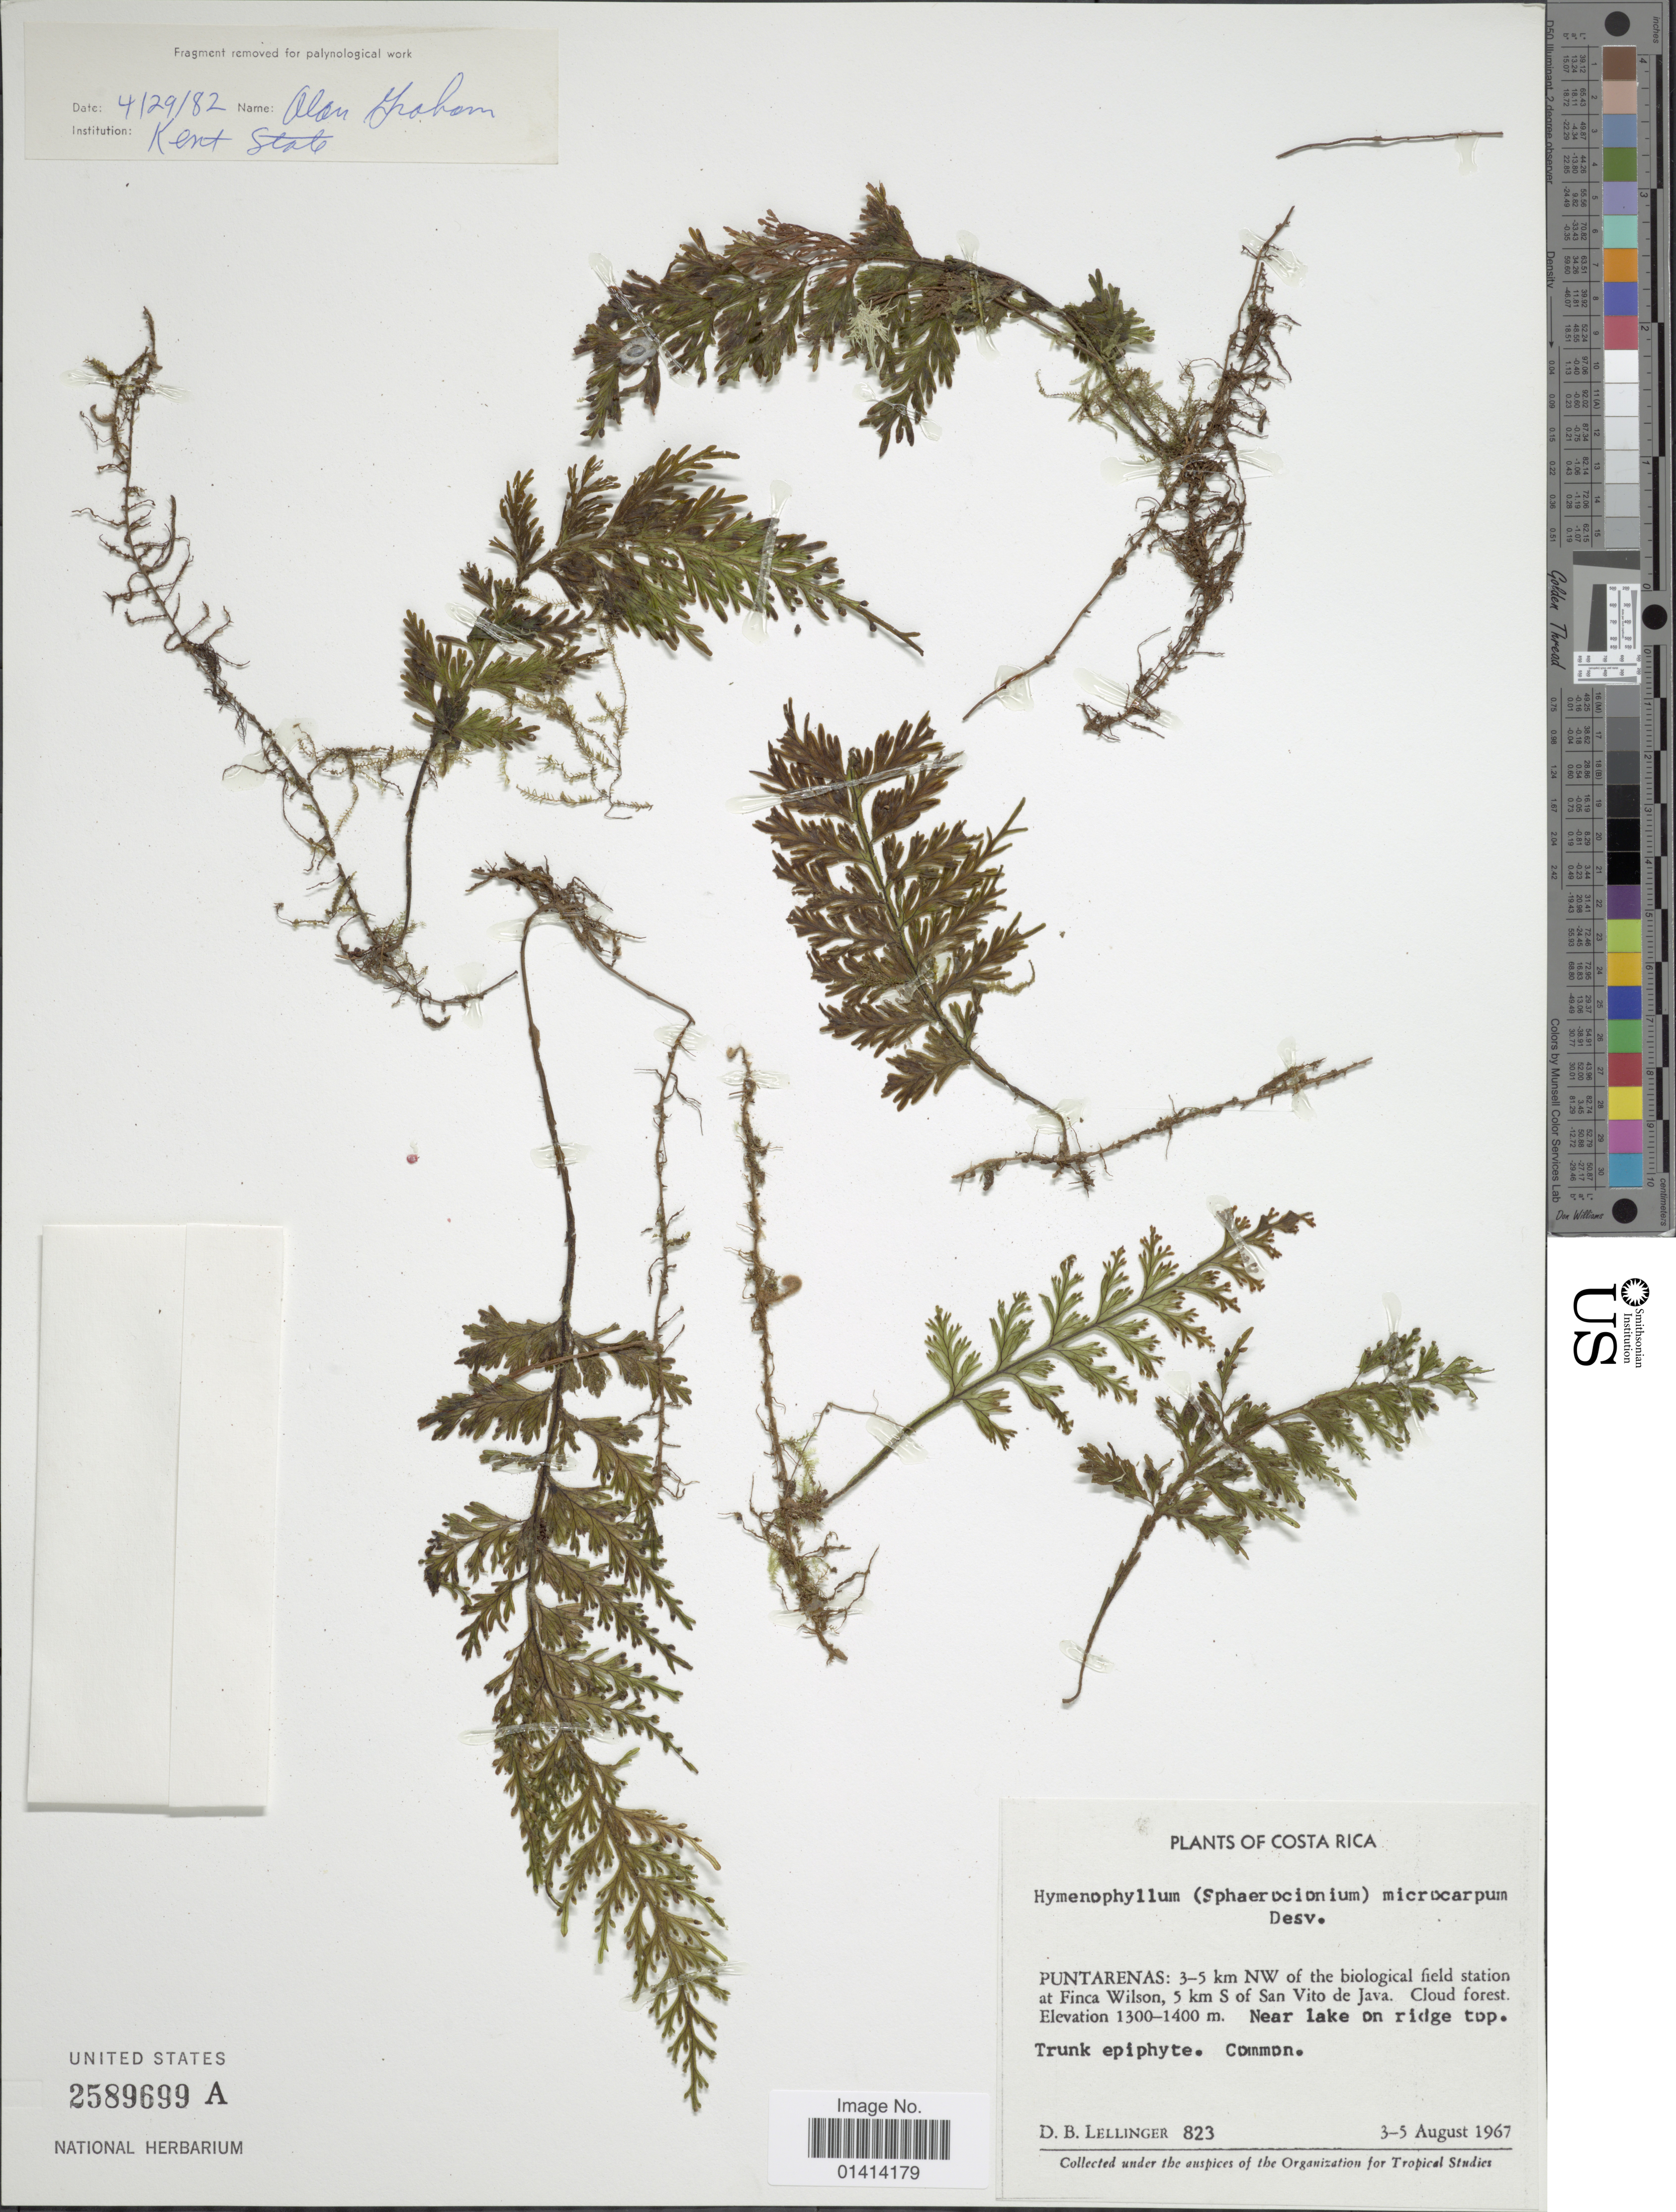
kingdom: Plantae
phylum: Tracheophyta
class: Polypodiopsida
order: Hymenophyllales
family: Hymenophyllaceae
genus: Hymenophyllum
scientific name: Hymenophyllum microcarpum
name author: (Desv.) Lellinger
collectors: D. B. Lellinger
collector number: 823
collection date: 1967-08-03/1967-08-05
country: Costa Rica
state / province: Puntarenas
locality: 3-5 km NW of the bilogical field station at Finca Wilson, 5 km S of San Vito de Java, Near Lake on ridge top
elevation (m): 1300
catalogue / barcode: US 2589699A